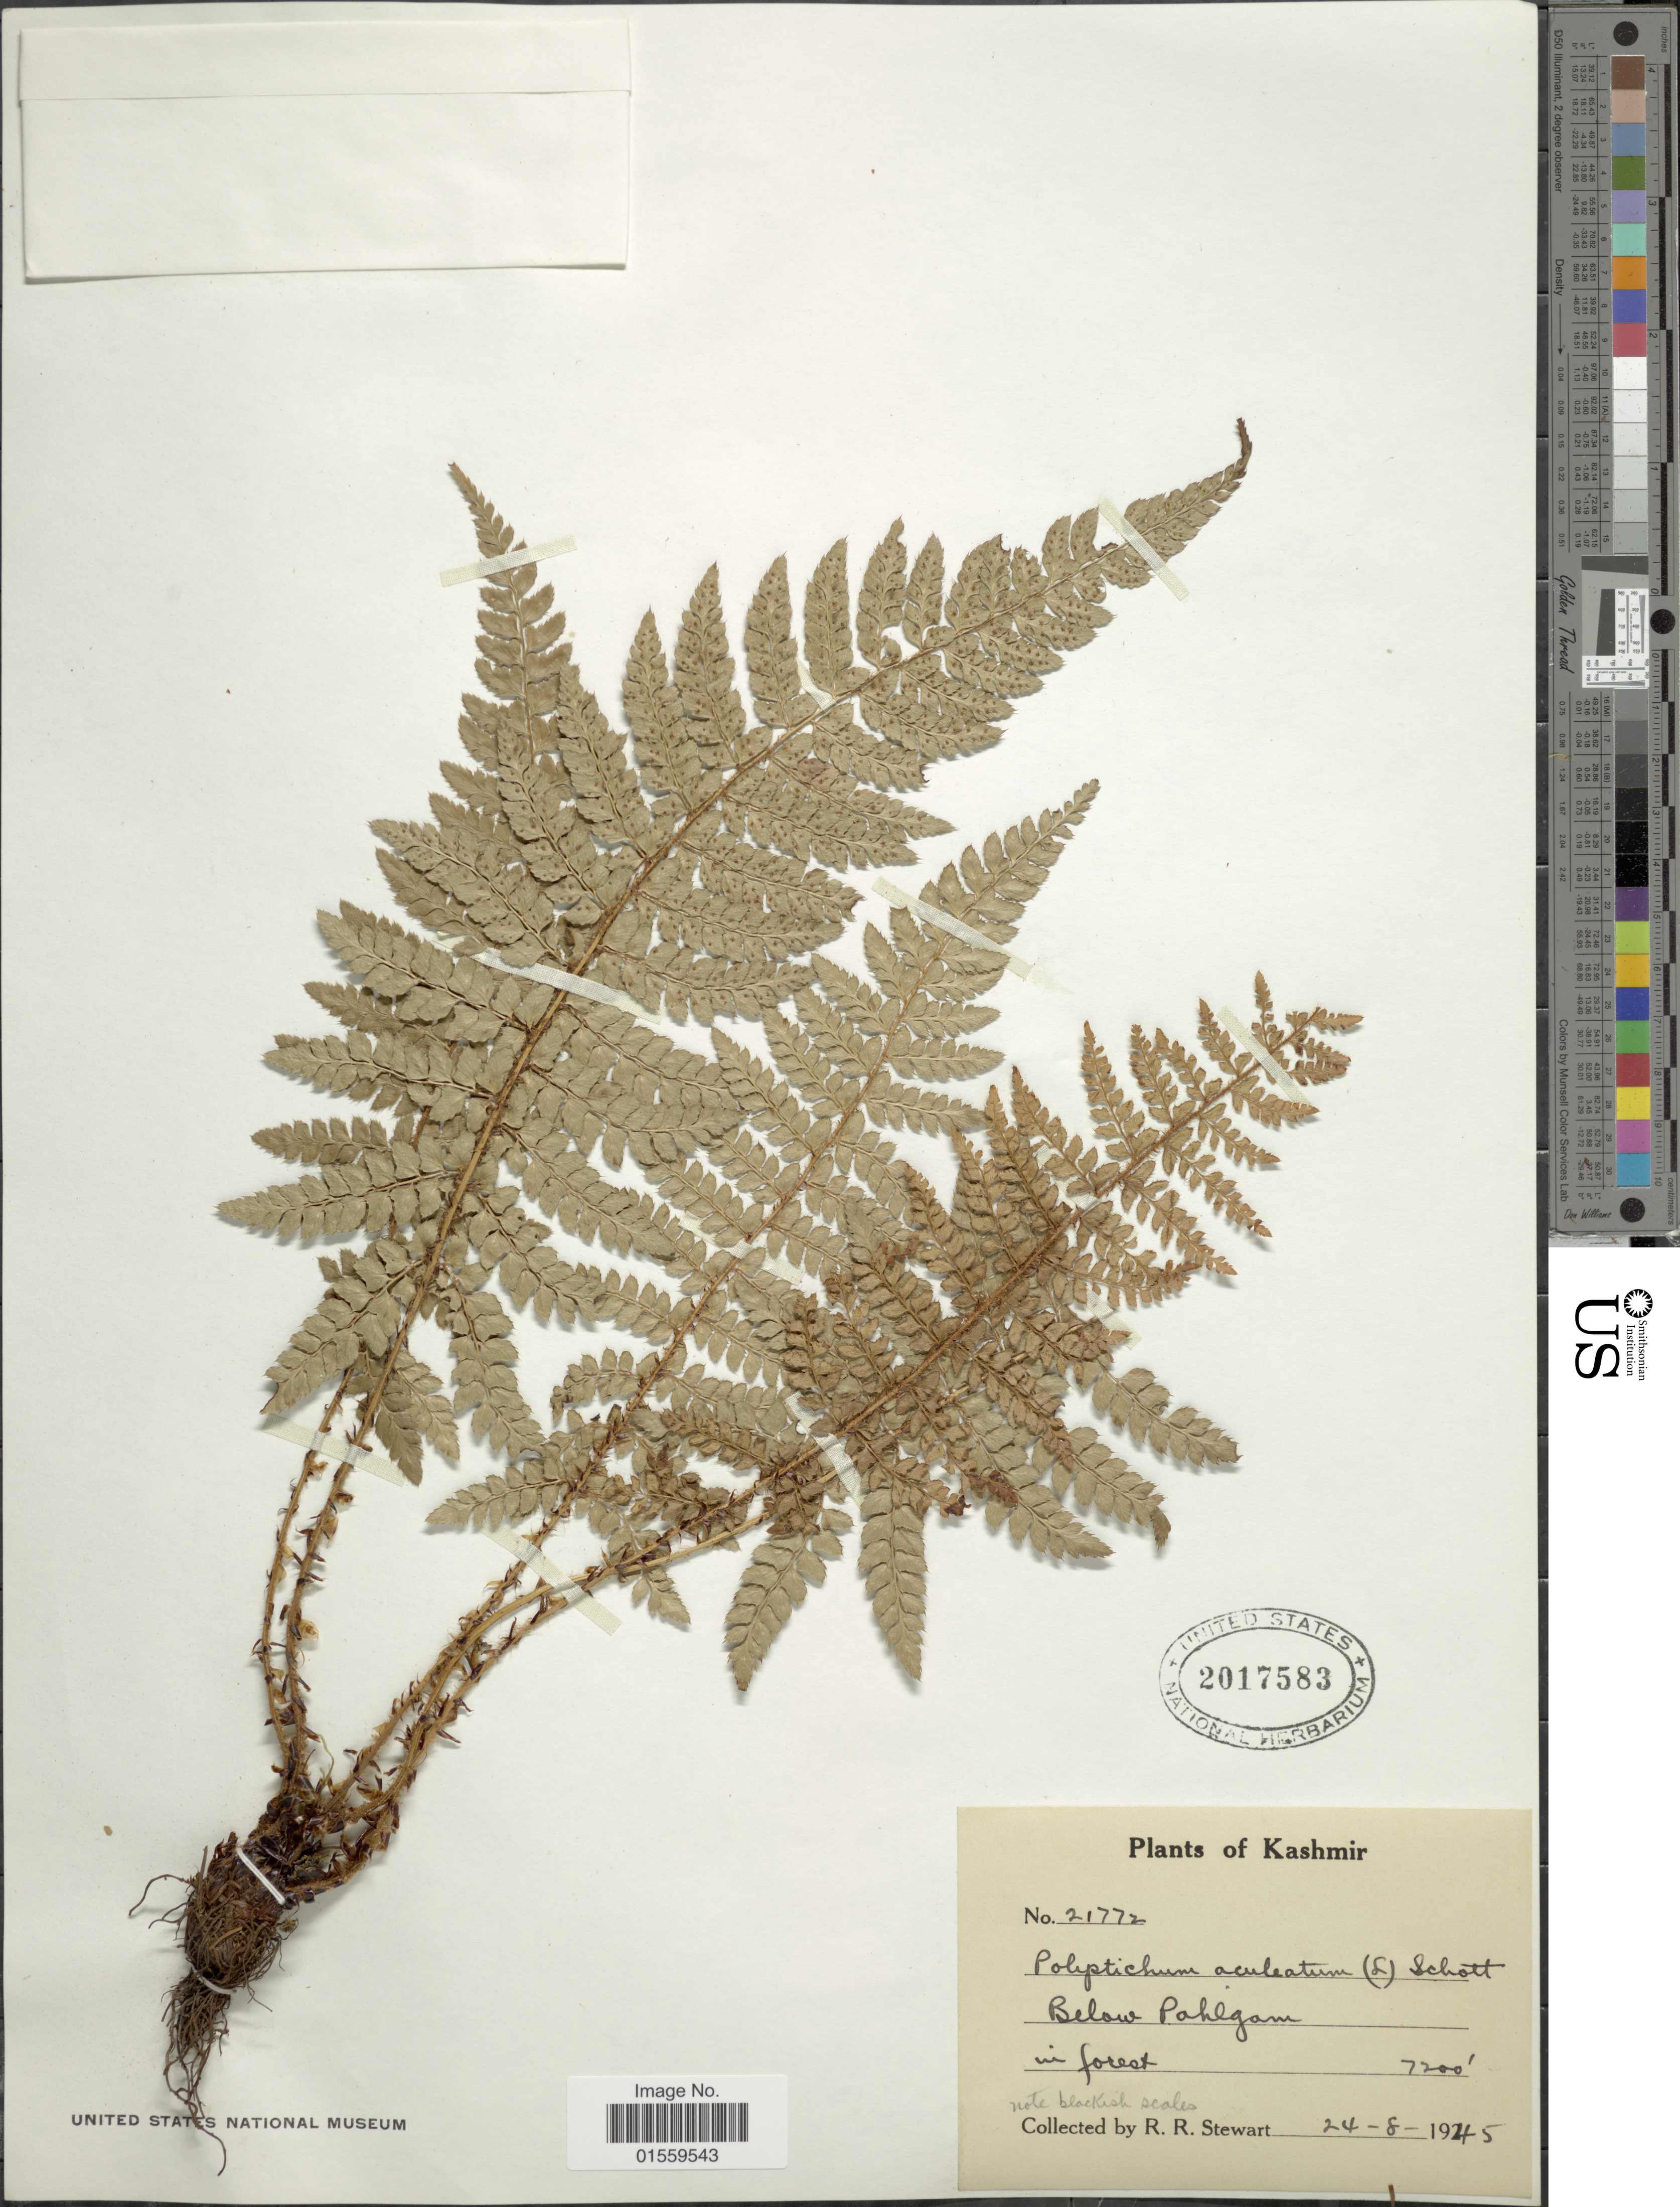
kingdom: Plantae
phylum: Tracheophyta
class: Polypodiopsida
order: Polypodiales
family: Dryopteridaceae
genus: Polystichum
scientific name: Polystichum setiferum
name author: (Forssk.) Moore ex Woynar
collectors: R. R. Stewart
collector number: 21772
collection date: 1945-08-24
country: India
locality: Kashmir, Below Pahglam in forest,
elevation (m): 2195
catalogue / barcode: US 2017583